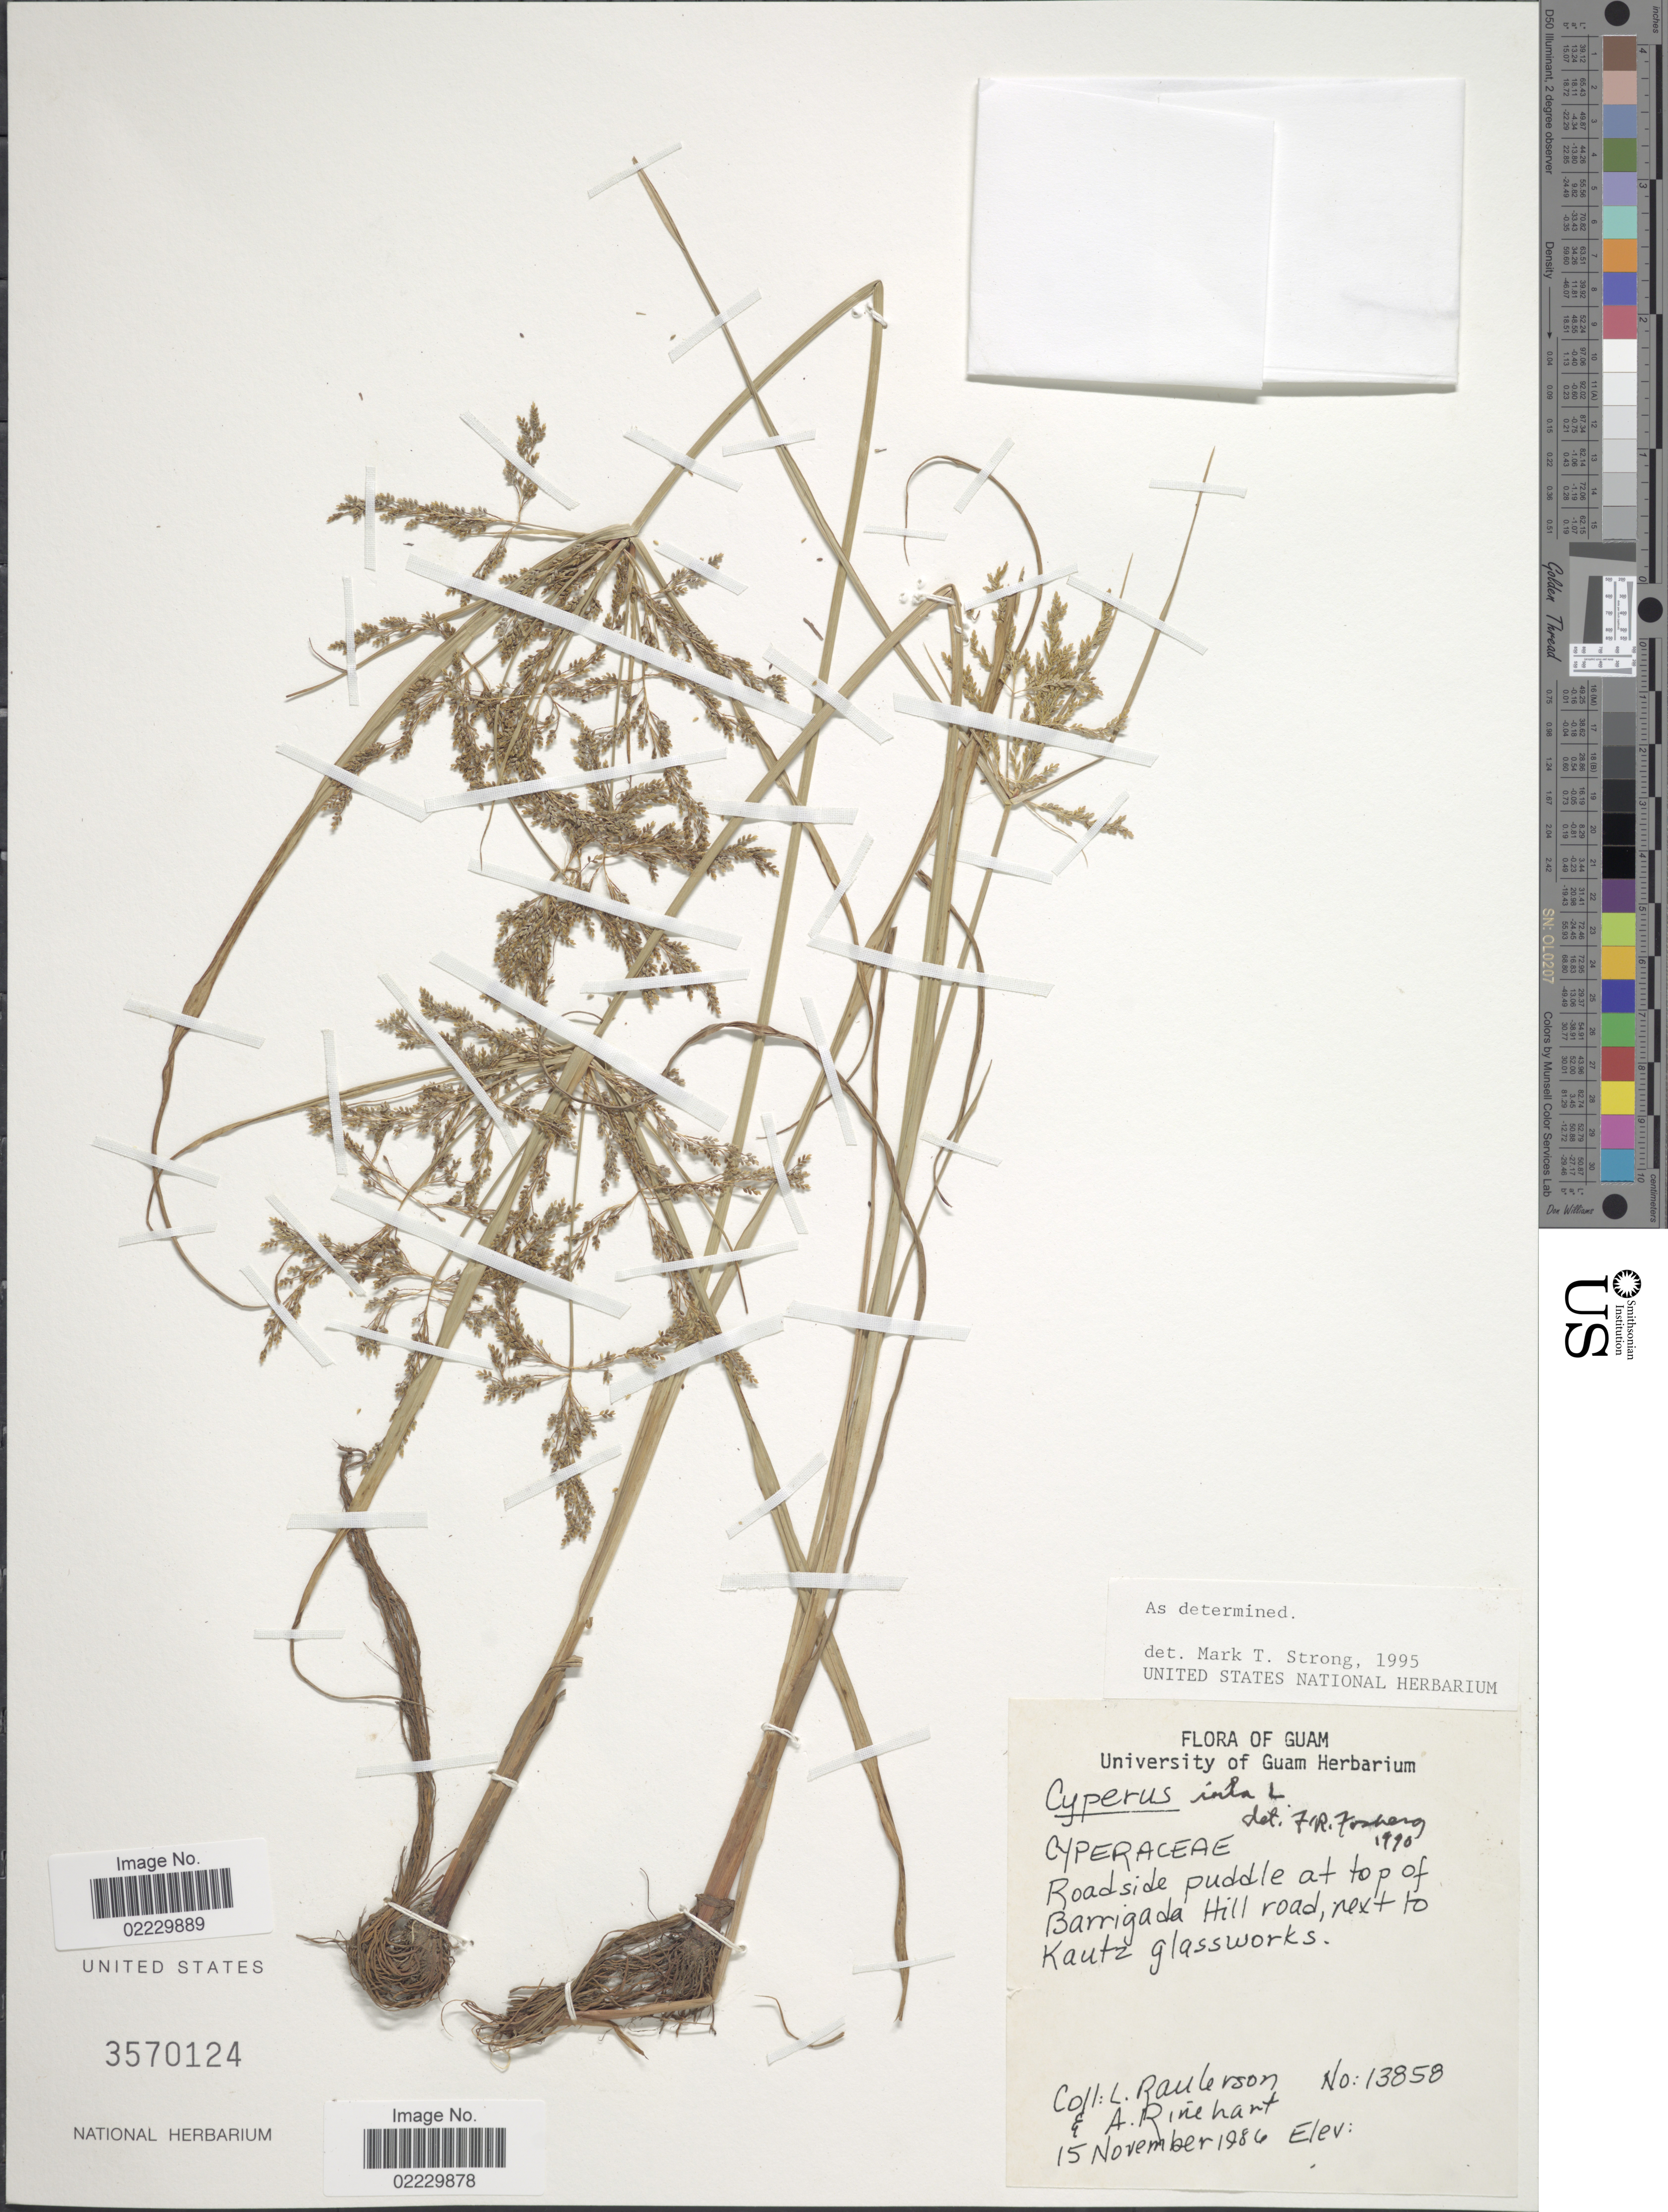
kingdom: Plantae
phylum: Tracheophyta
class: Liliopsida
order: Poales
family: Cyperaceae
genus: Cyperus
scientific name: Cyperus iria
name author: L.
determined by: Strong, Mark T., (BOT), Smithsonian Institution - National Museum of Natural History (UNITED STATES)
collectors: L. Raulerson & A. Rinehart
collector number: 13858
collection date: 1986-11-15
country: Guam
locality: Guam. Roadside pudd;e at topmof Barrigada Hill road, next to Kautz glassworks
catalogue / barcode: US 3570124